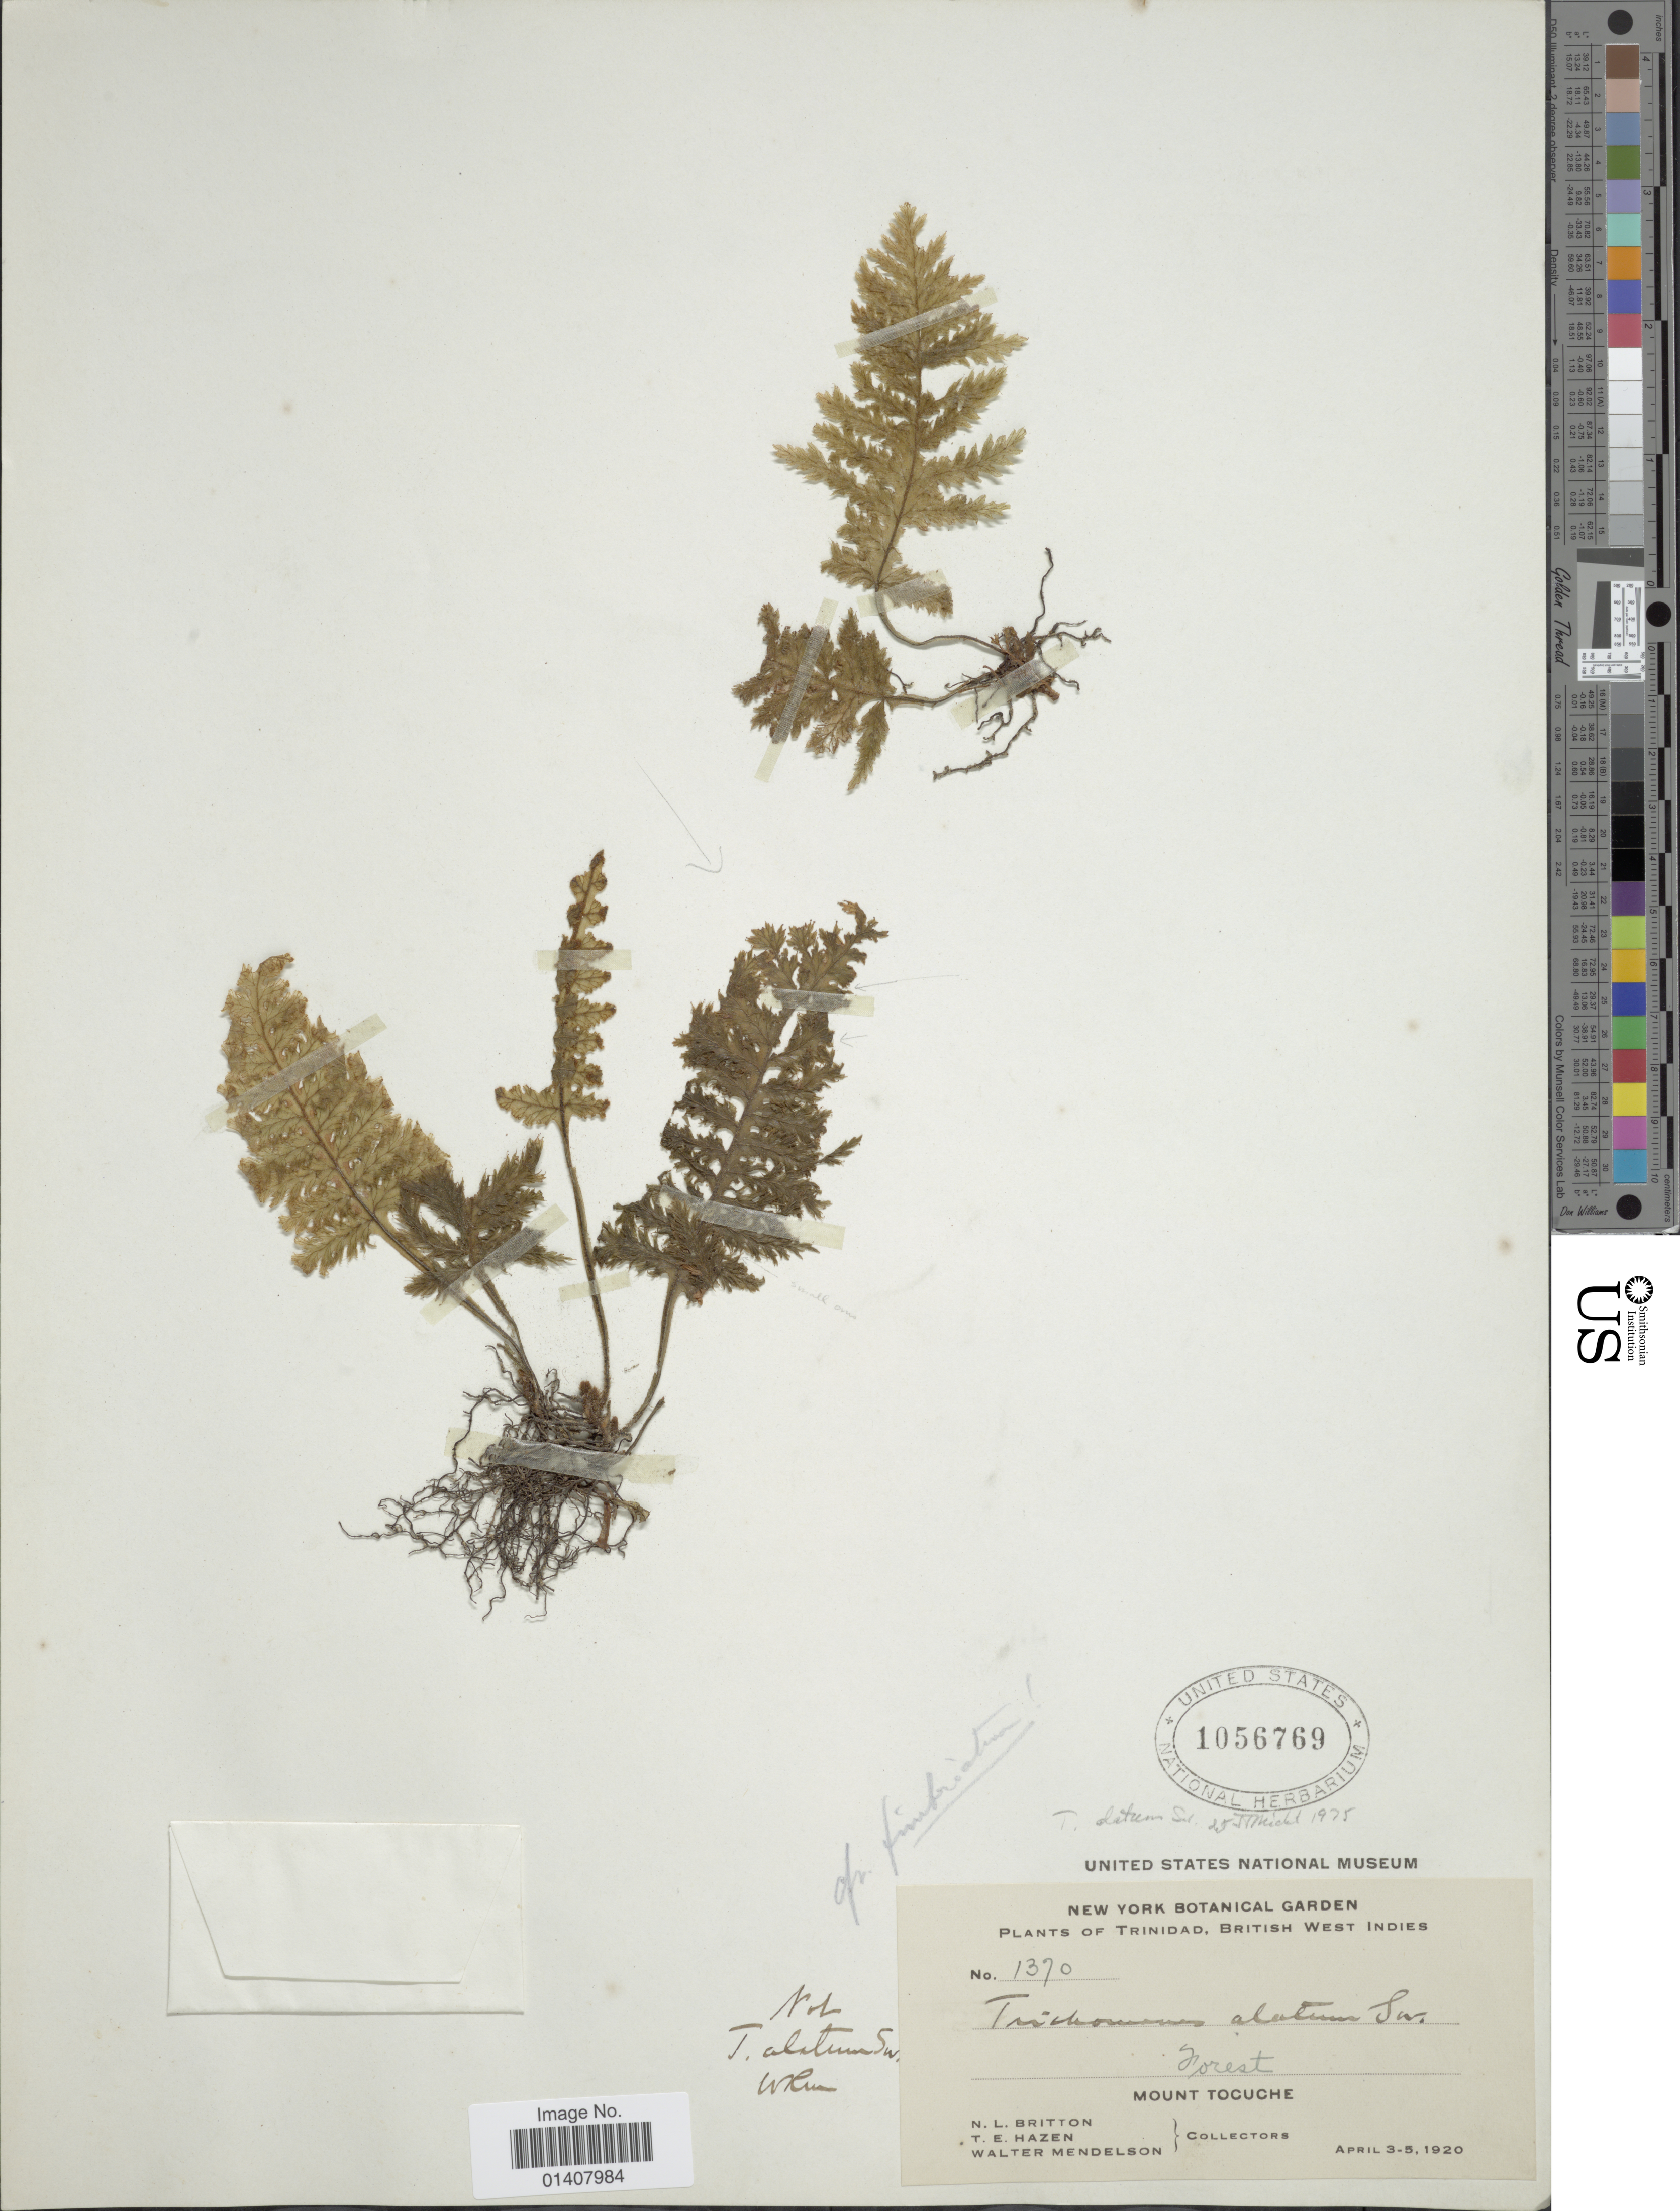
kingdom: Plantae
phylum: Tracheophyta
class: Polypodiopsida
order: Hymenophyllales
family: Hymenophyllaceae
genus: Trichomanes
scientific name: Trichomanes alatum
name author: Sw.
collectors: N. Britton, T. E. Hazen & W. Mendelson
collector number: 1370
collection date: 1920-04-03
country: Trinidad and Tobago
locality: Trinidad, British West Indies, Mount Tocuche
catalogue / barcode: US 1056769